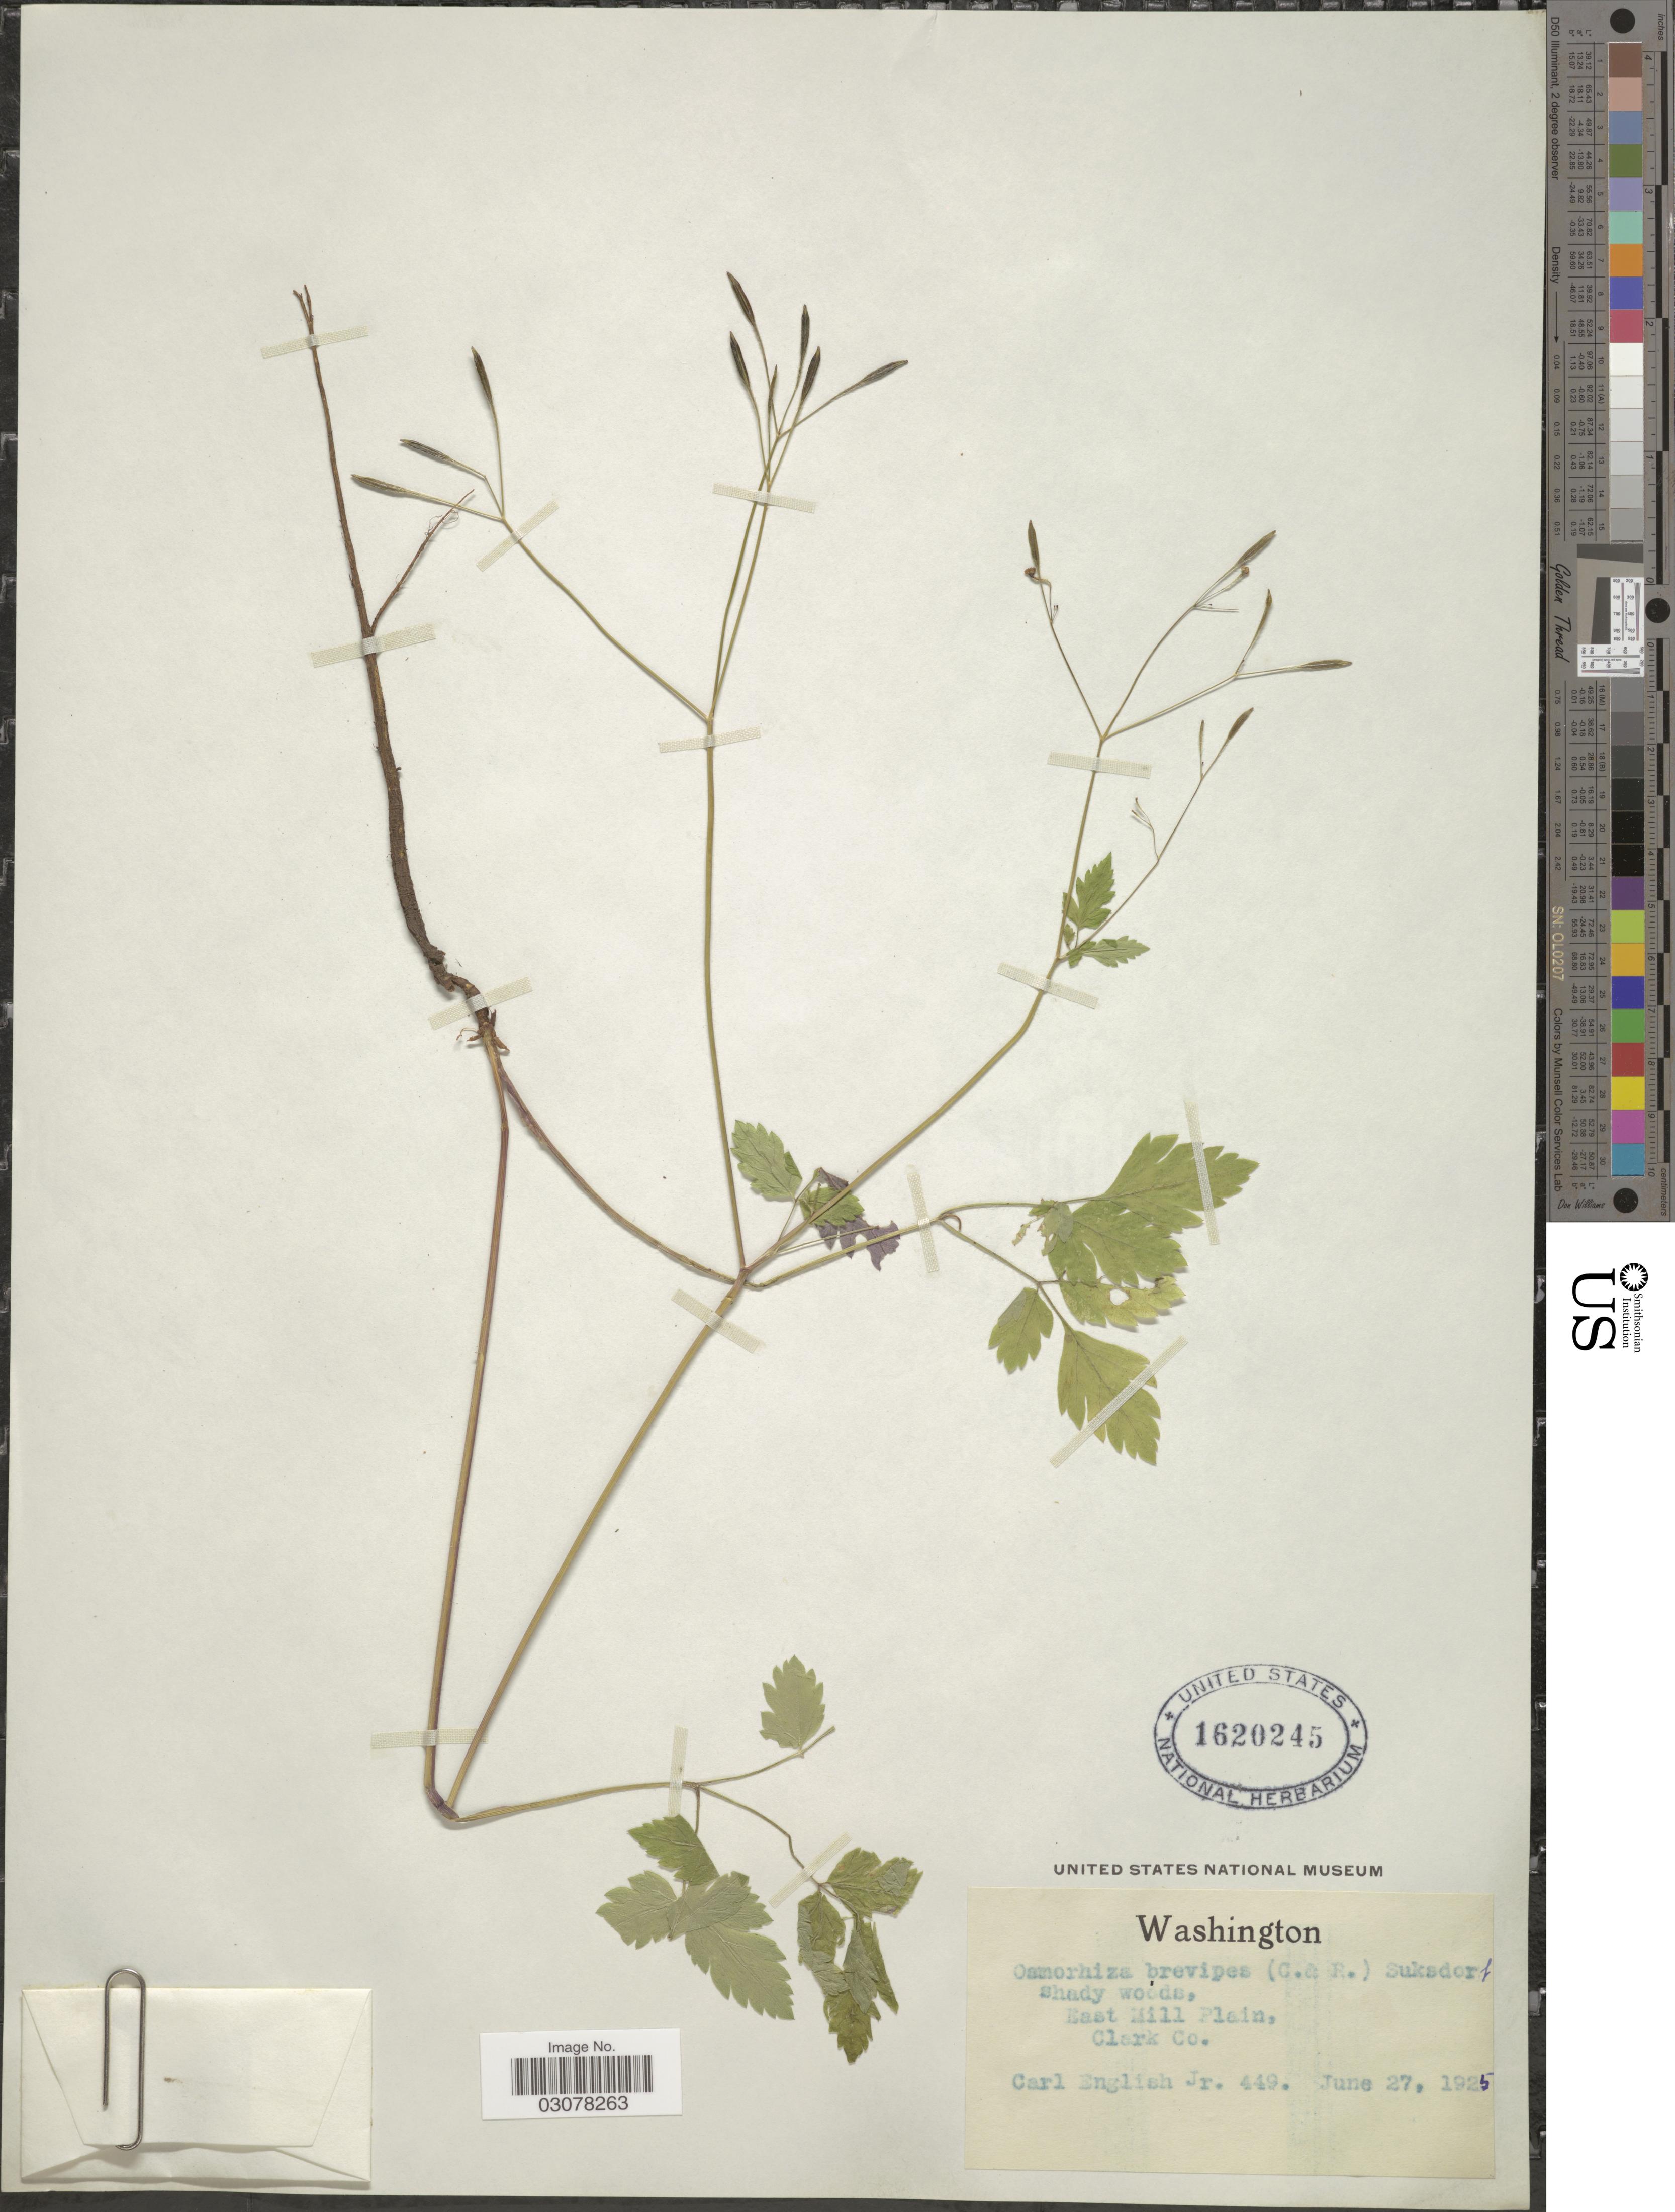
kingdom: Plantae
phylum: Tracheophyta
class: Magnoliopsida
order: Apiales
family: Apiaceae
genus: Osmorhiza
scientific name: Osmorhiza brevipes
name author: (J.M. Coult. & Rose) Suksd.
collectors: C. English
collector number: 449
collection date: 1925-06-27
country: United States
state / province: Washington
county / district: Clark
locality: East Hill Plain, Clark Co.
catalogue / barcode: US 1620245